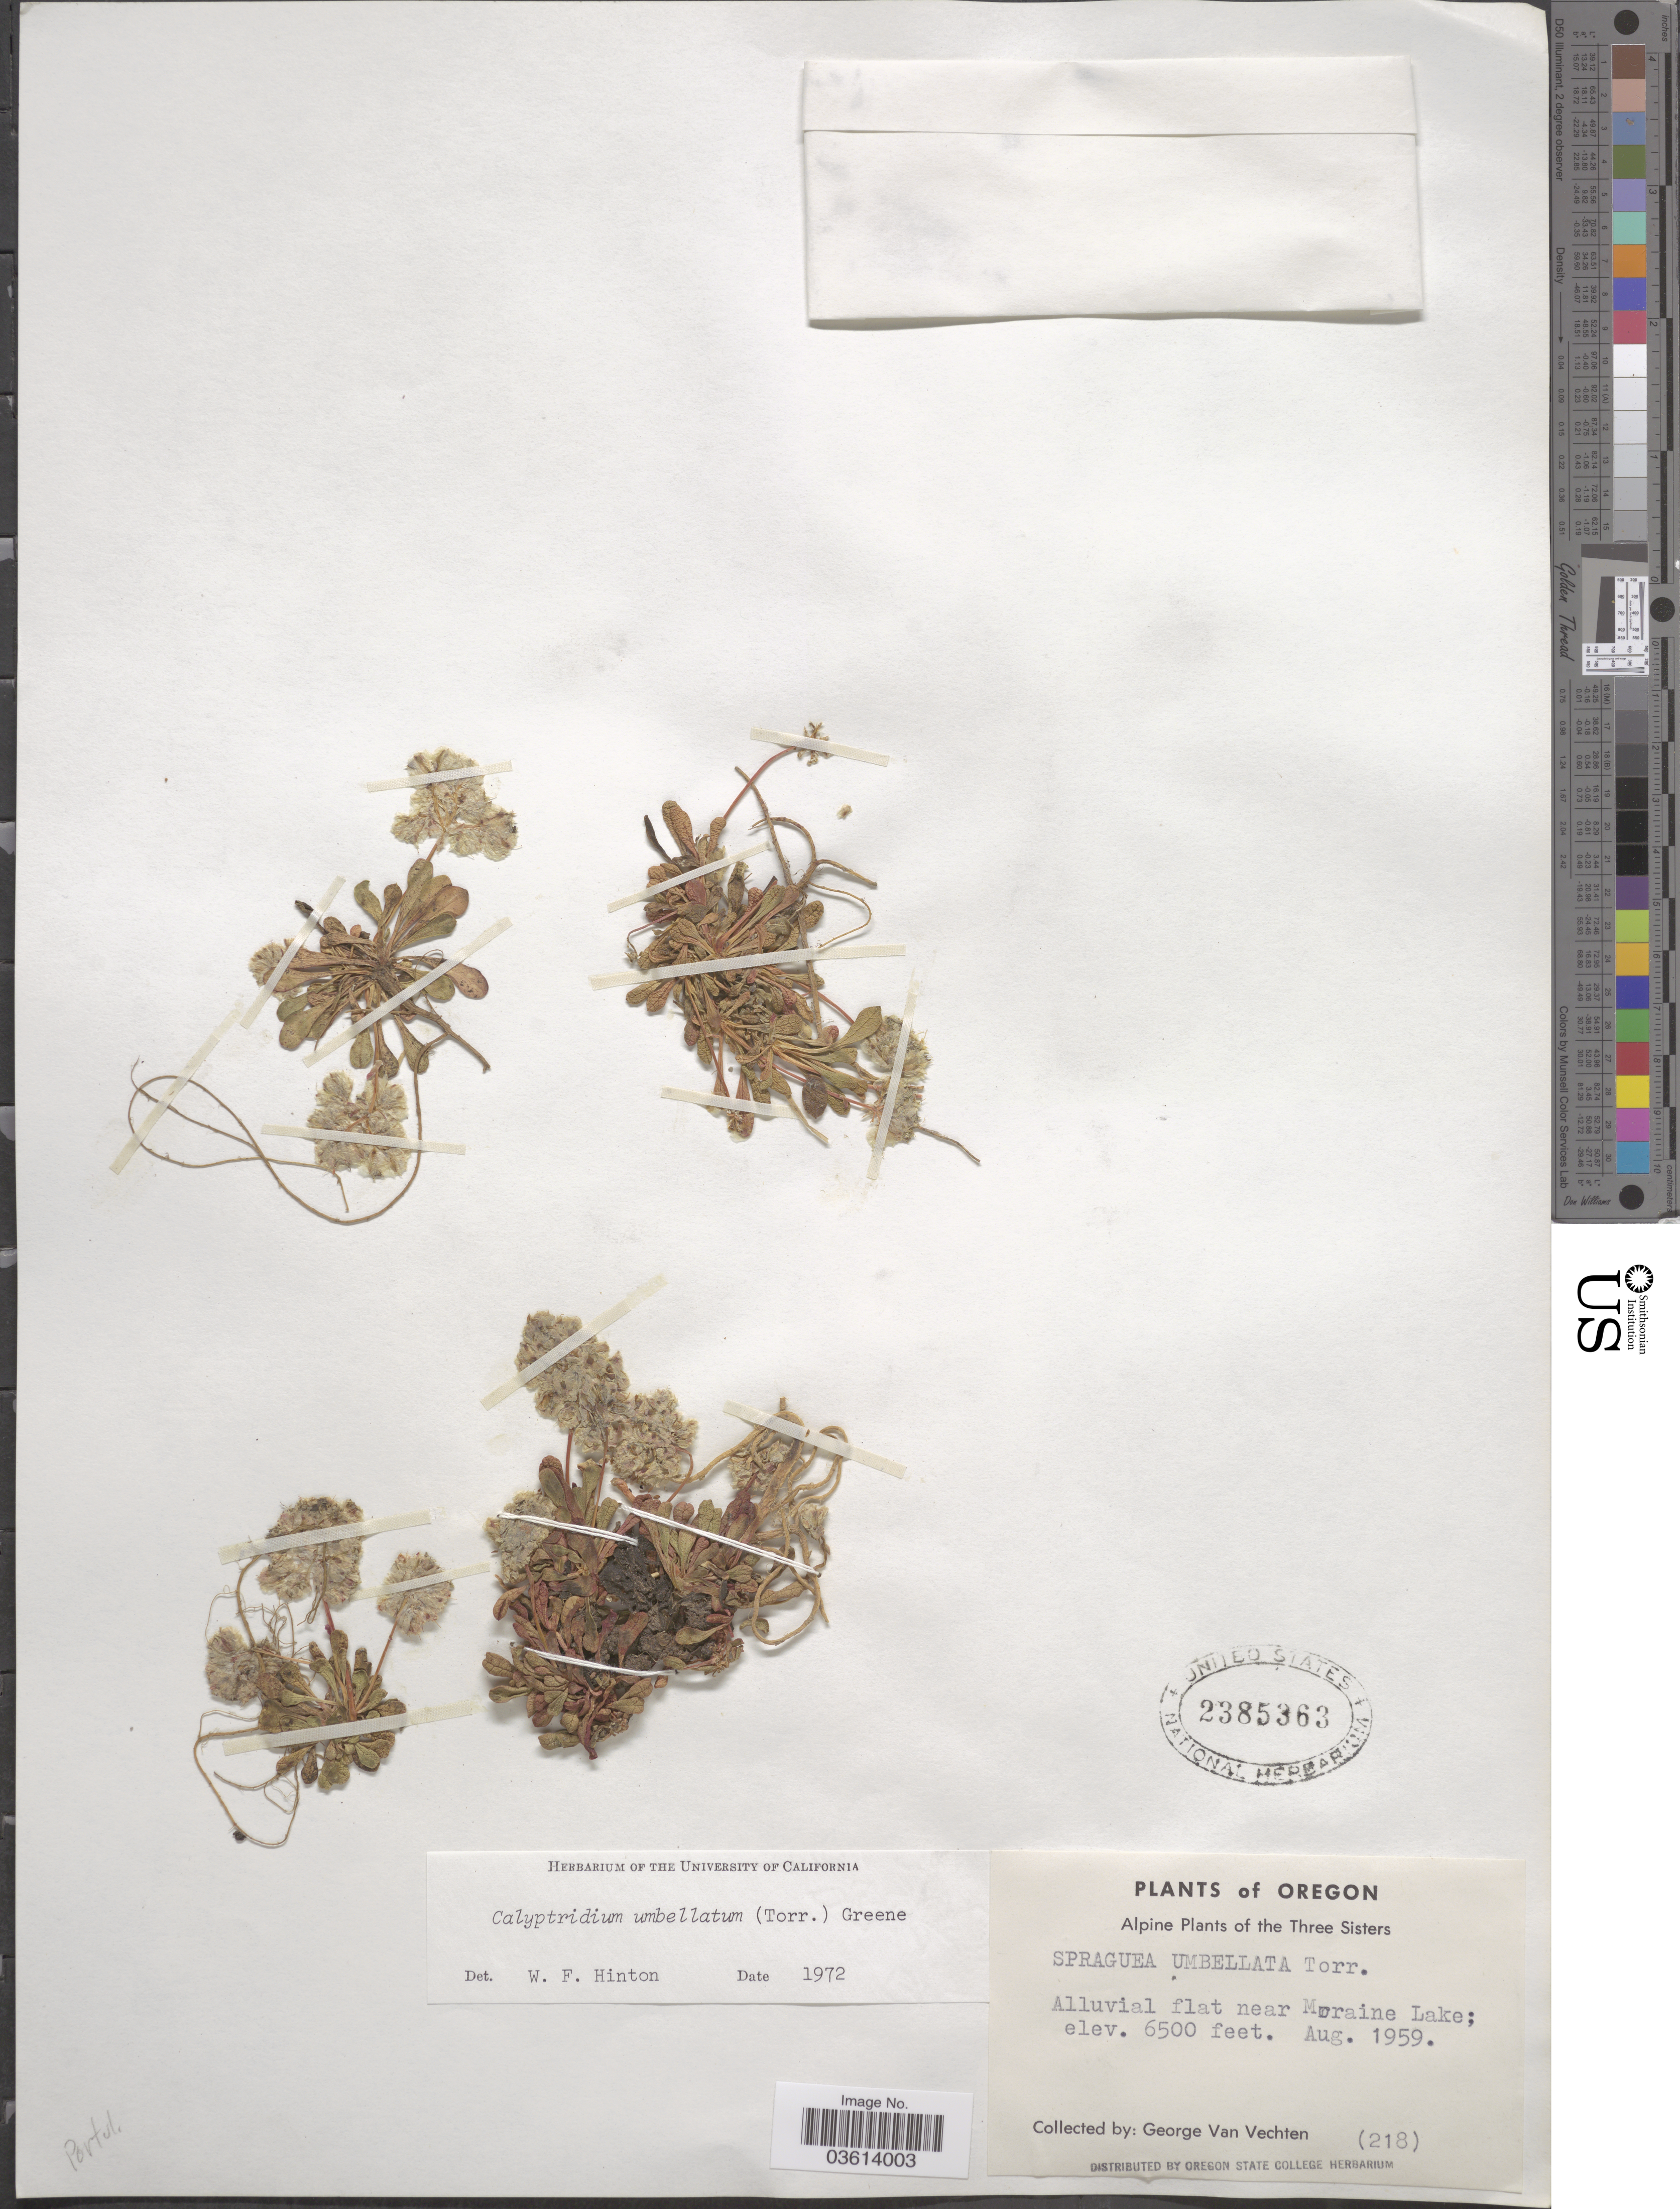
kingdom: Plantae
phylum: Tracheophyta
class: Magnoliopsida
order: Caryophyllales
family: Montiaceae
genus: Calyptridium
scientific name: Calyptridium umbellatum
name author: (Torr.) Greene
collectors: G. Vechten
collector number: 218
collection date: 1959-08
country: United States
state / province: Oregon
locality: The Three Sisters. Alluvial flat near Moraine Lake.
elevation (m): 1981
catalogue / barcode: US 2385363